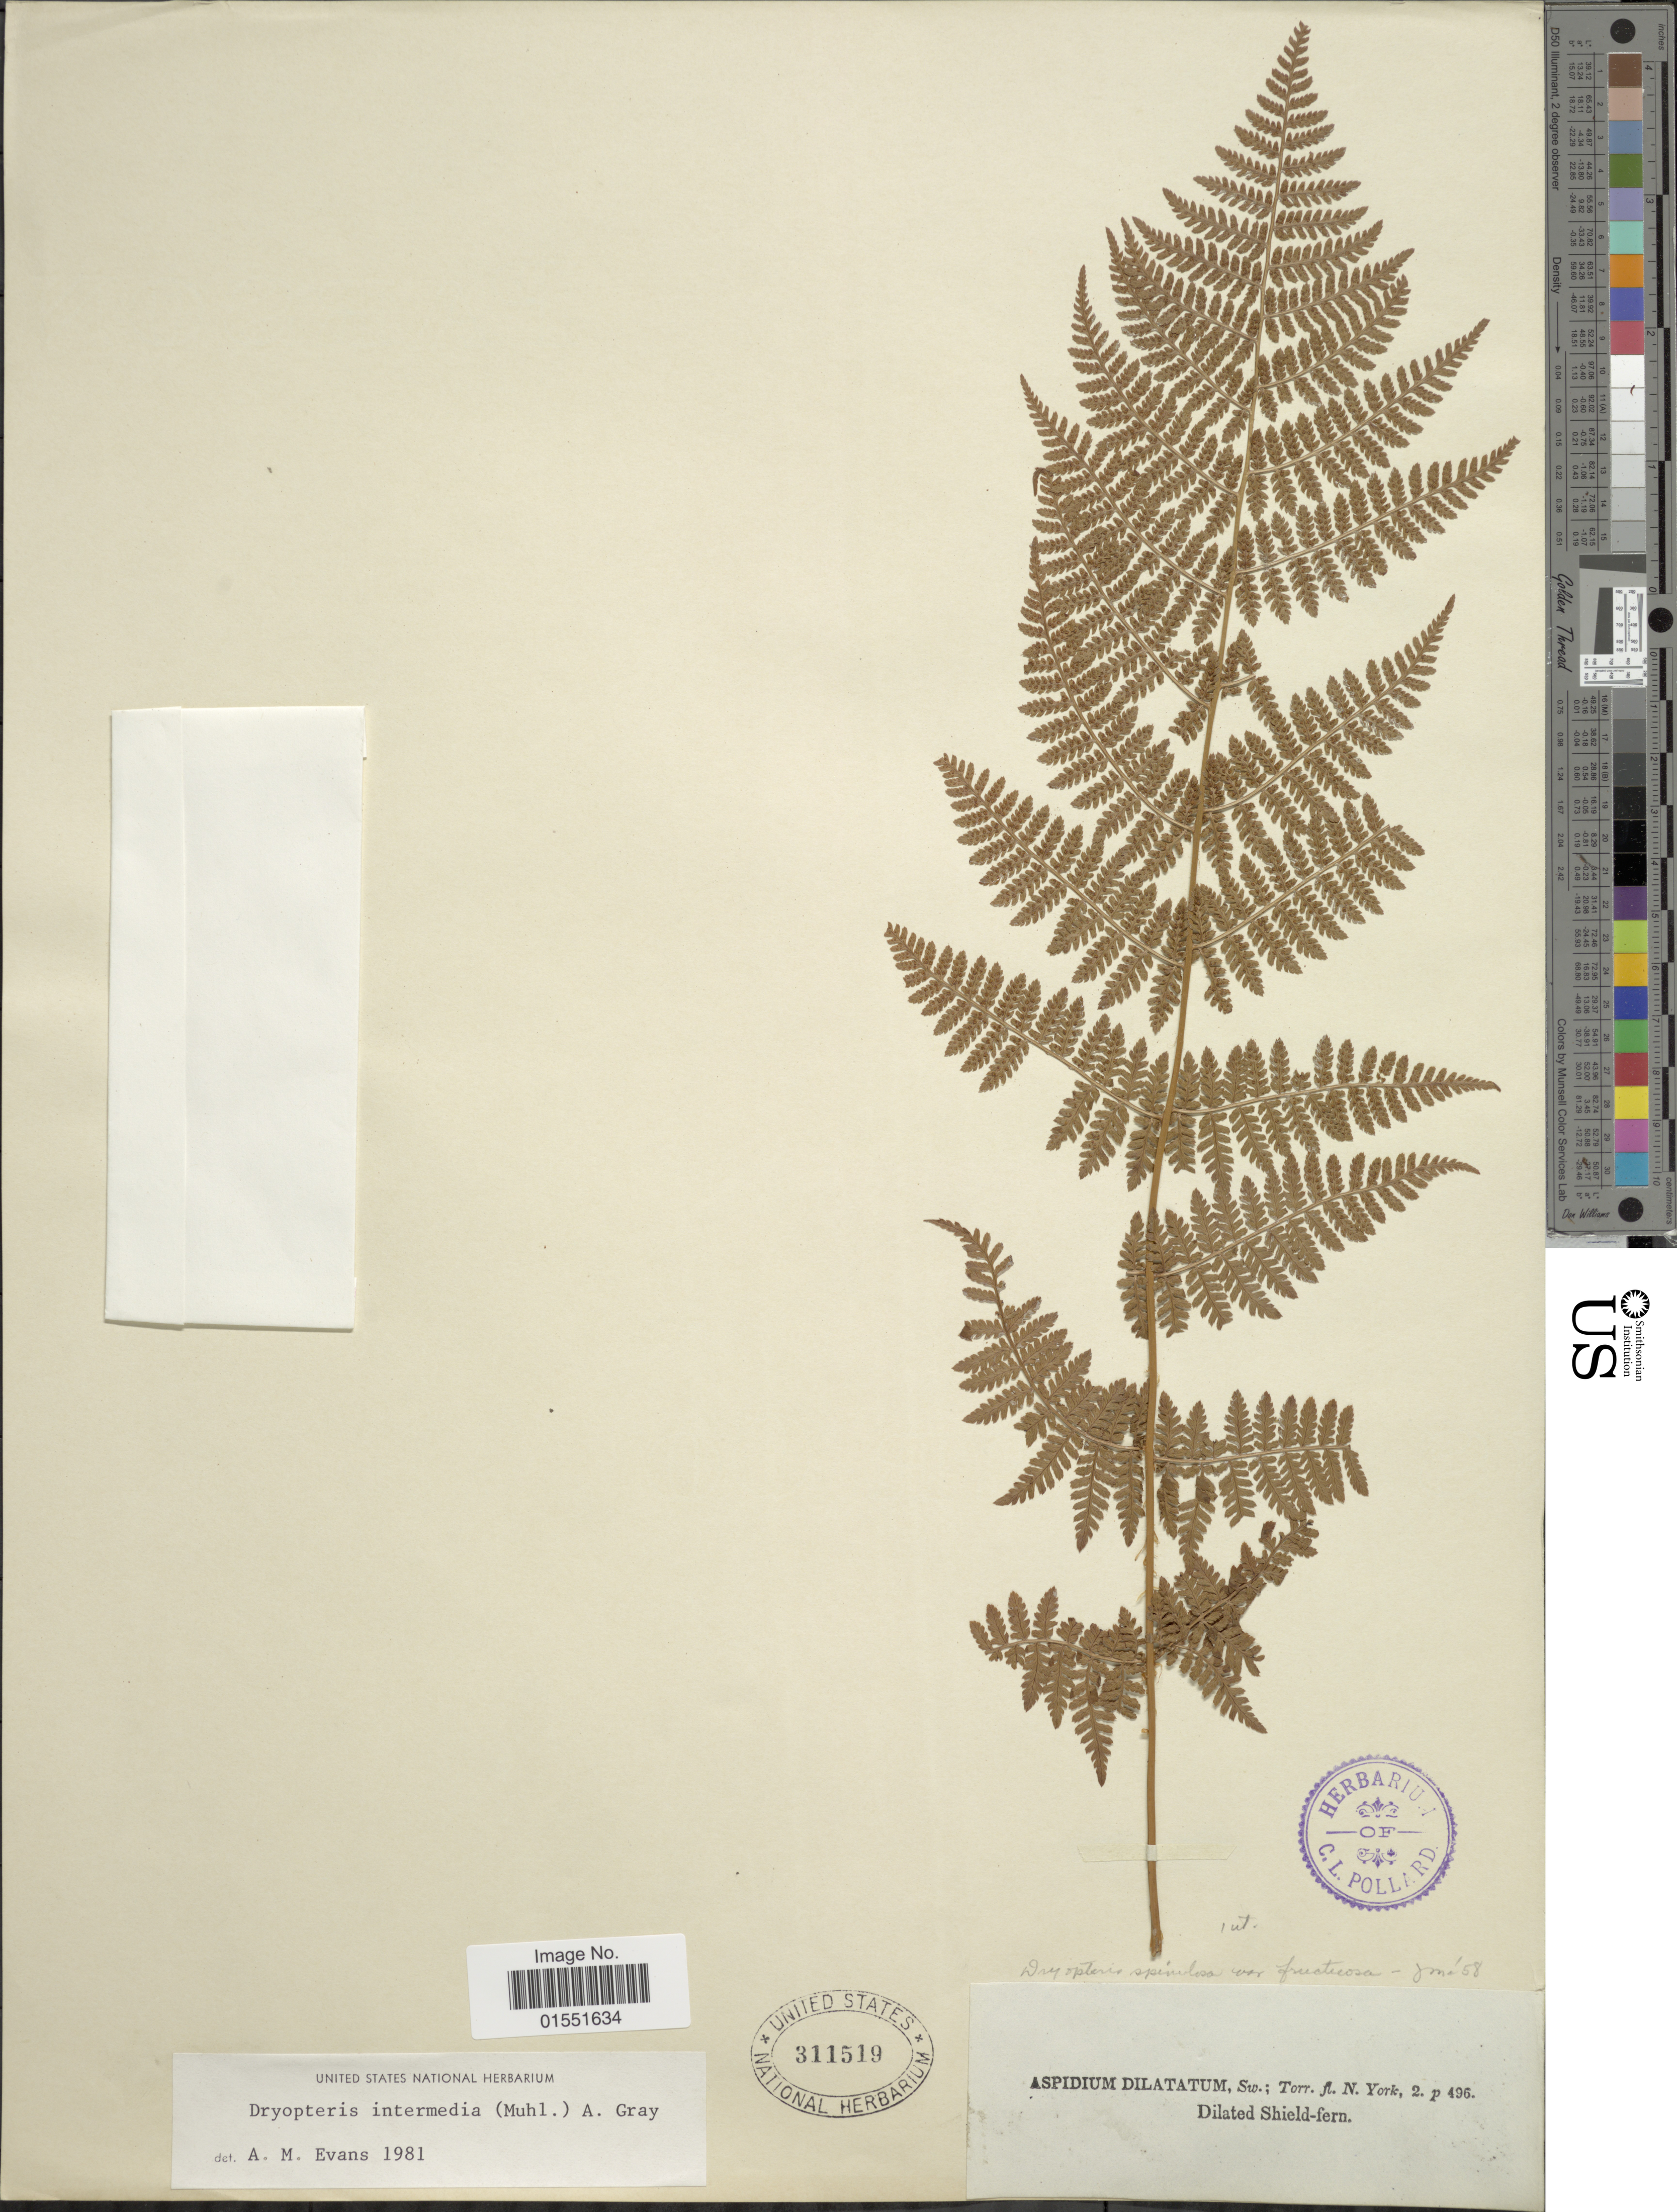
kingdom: Plantae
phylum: Tracheophyta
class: Polypodiopsida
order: Polypodiales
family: Dryopteridaceae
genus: Dryopteris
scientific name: Dryopteris intermedia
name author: (Muhl.) A. Gray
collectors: ex herb. C.L. Pollard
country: United States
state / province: New York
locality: Sw.; Torr. fl. N. York [unsure placement]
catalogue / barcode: US 311519